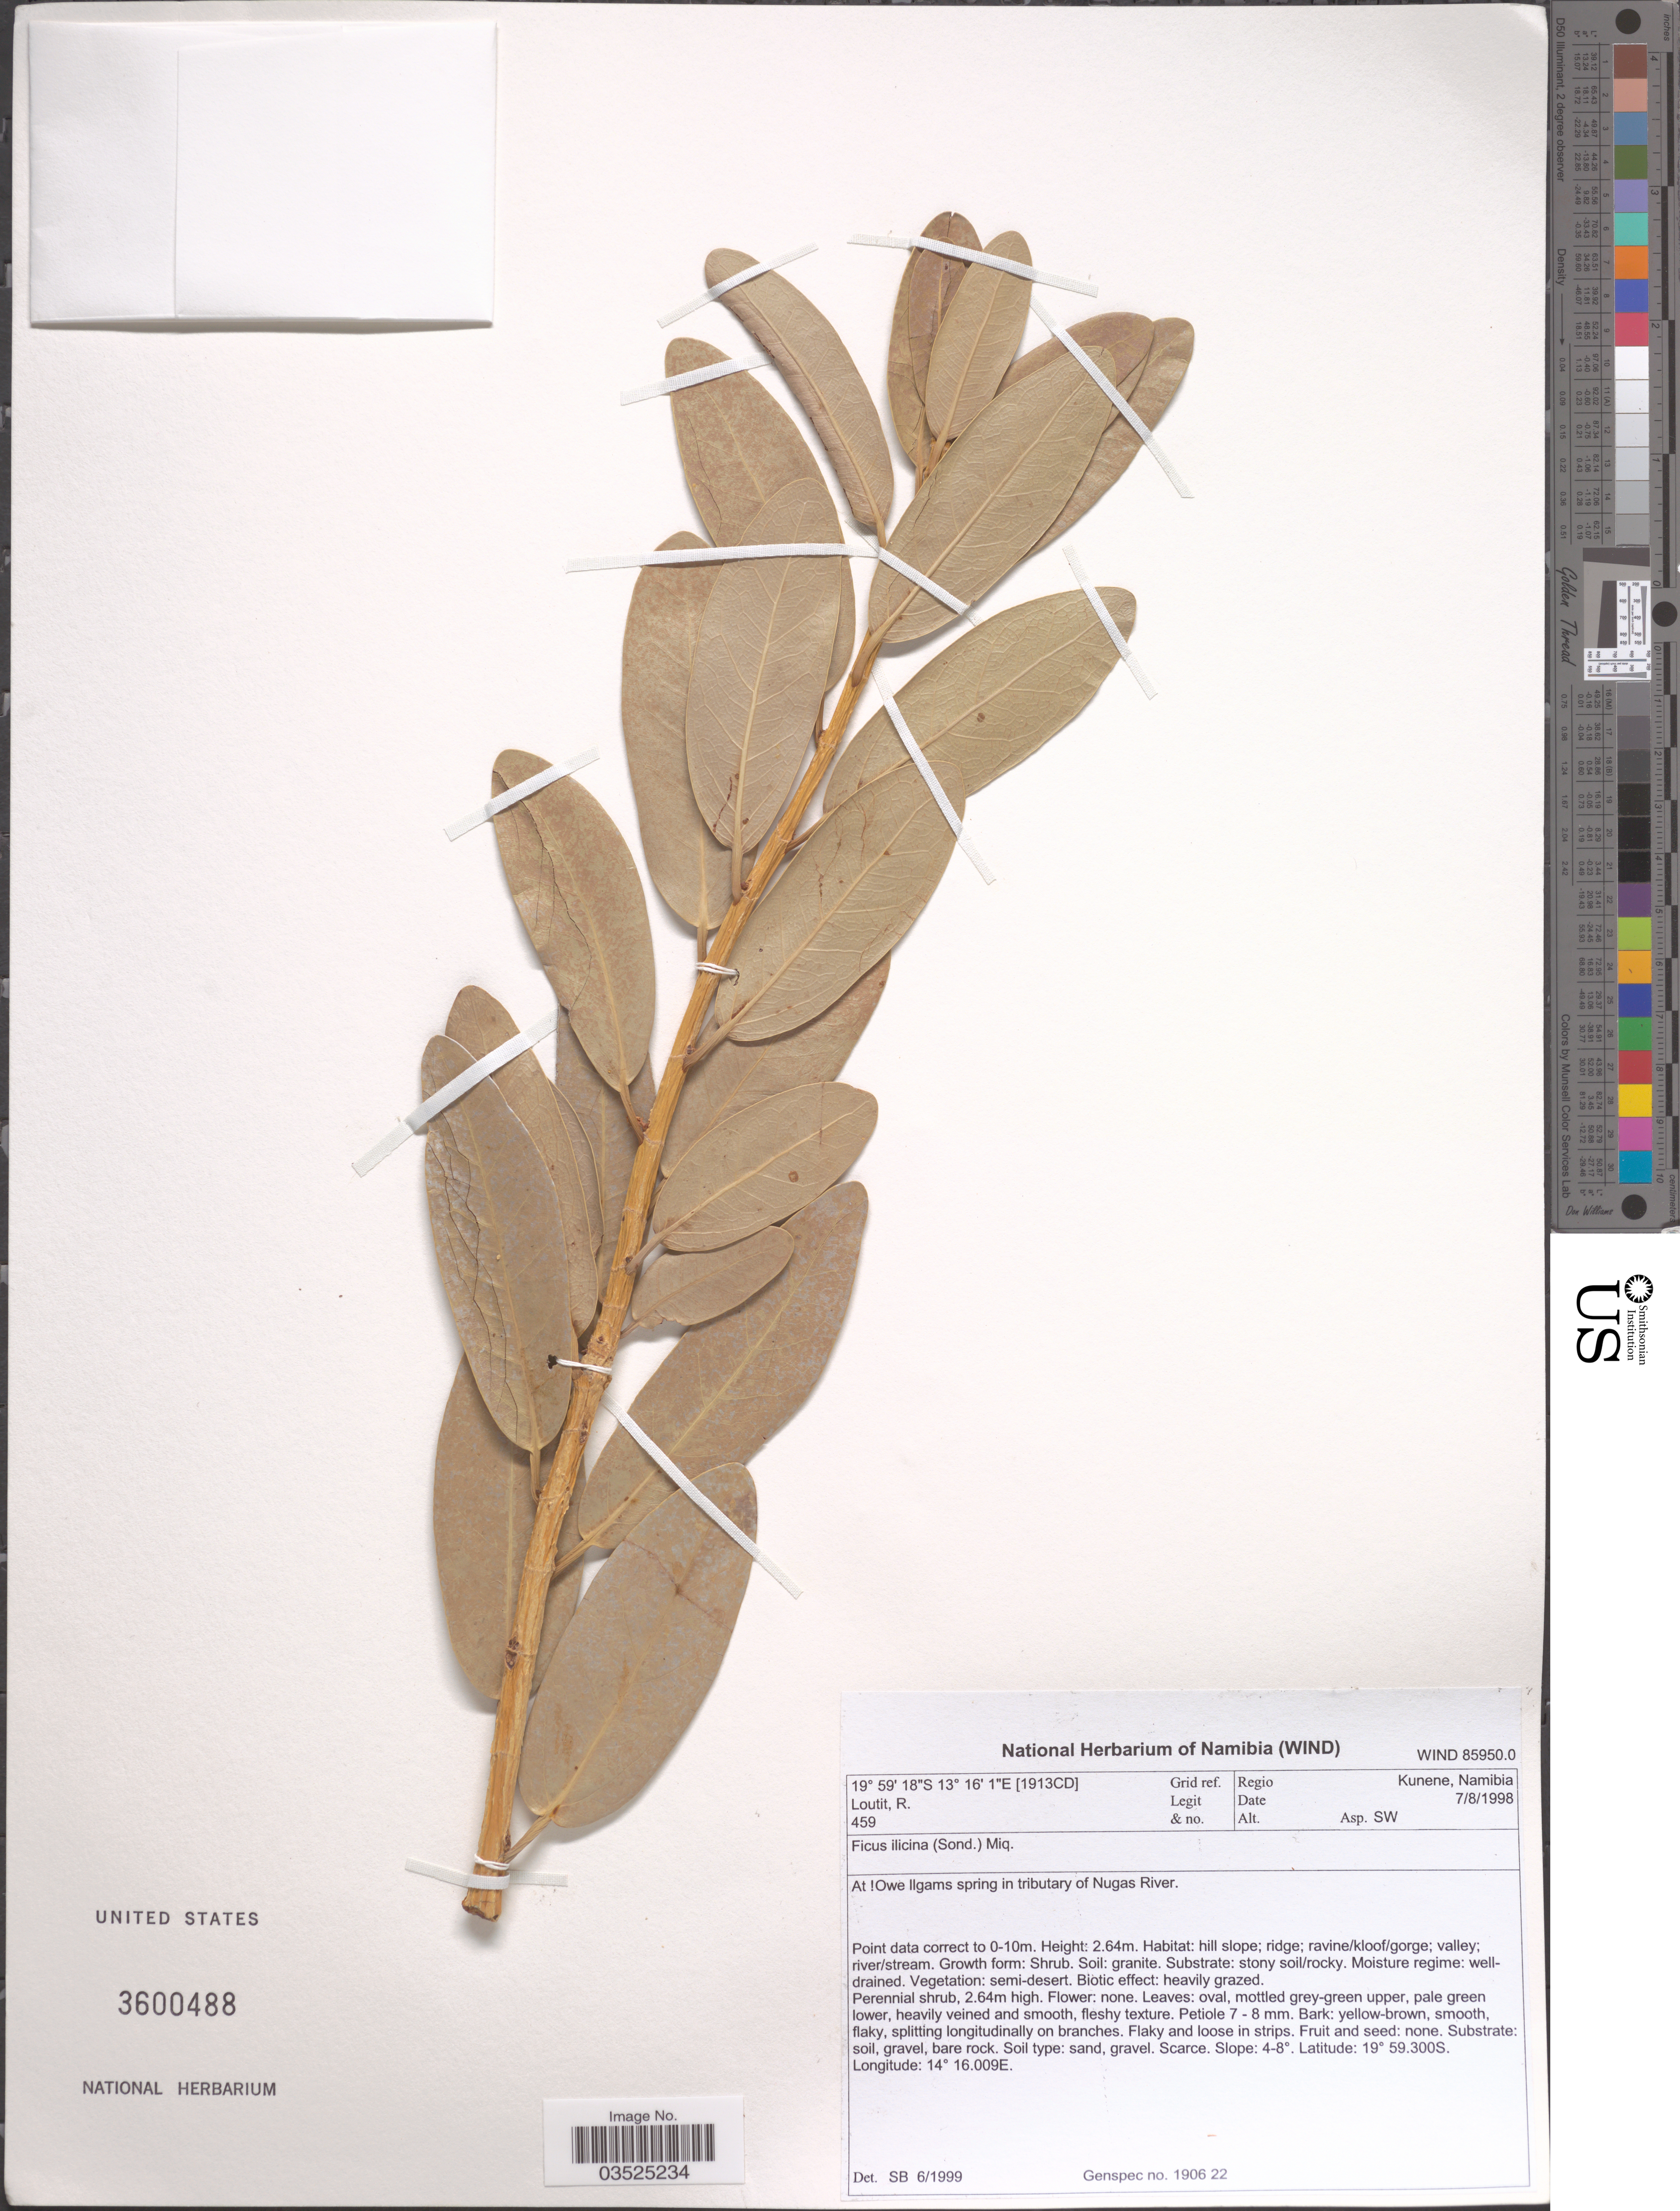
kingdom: Plantae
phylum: Tracheophyta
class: Magnoliopsida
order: Rosales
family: Moraceae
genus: Ficus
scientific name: Ficus ilicina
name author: (Sond.) Miq.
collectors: R. Loutit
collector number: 459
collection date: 1998-08-07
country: Namibia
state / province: Kunene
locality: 1913CD Grid ref. Regio Kunene. At Owe Ilgams in tributary of Nugas River.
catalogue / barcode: US 3600488